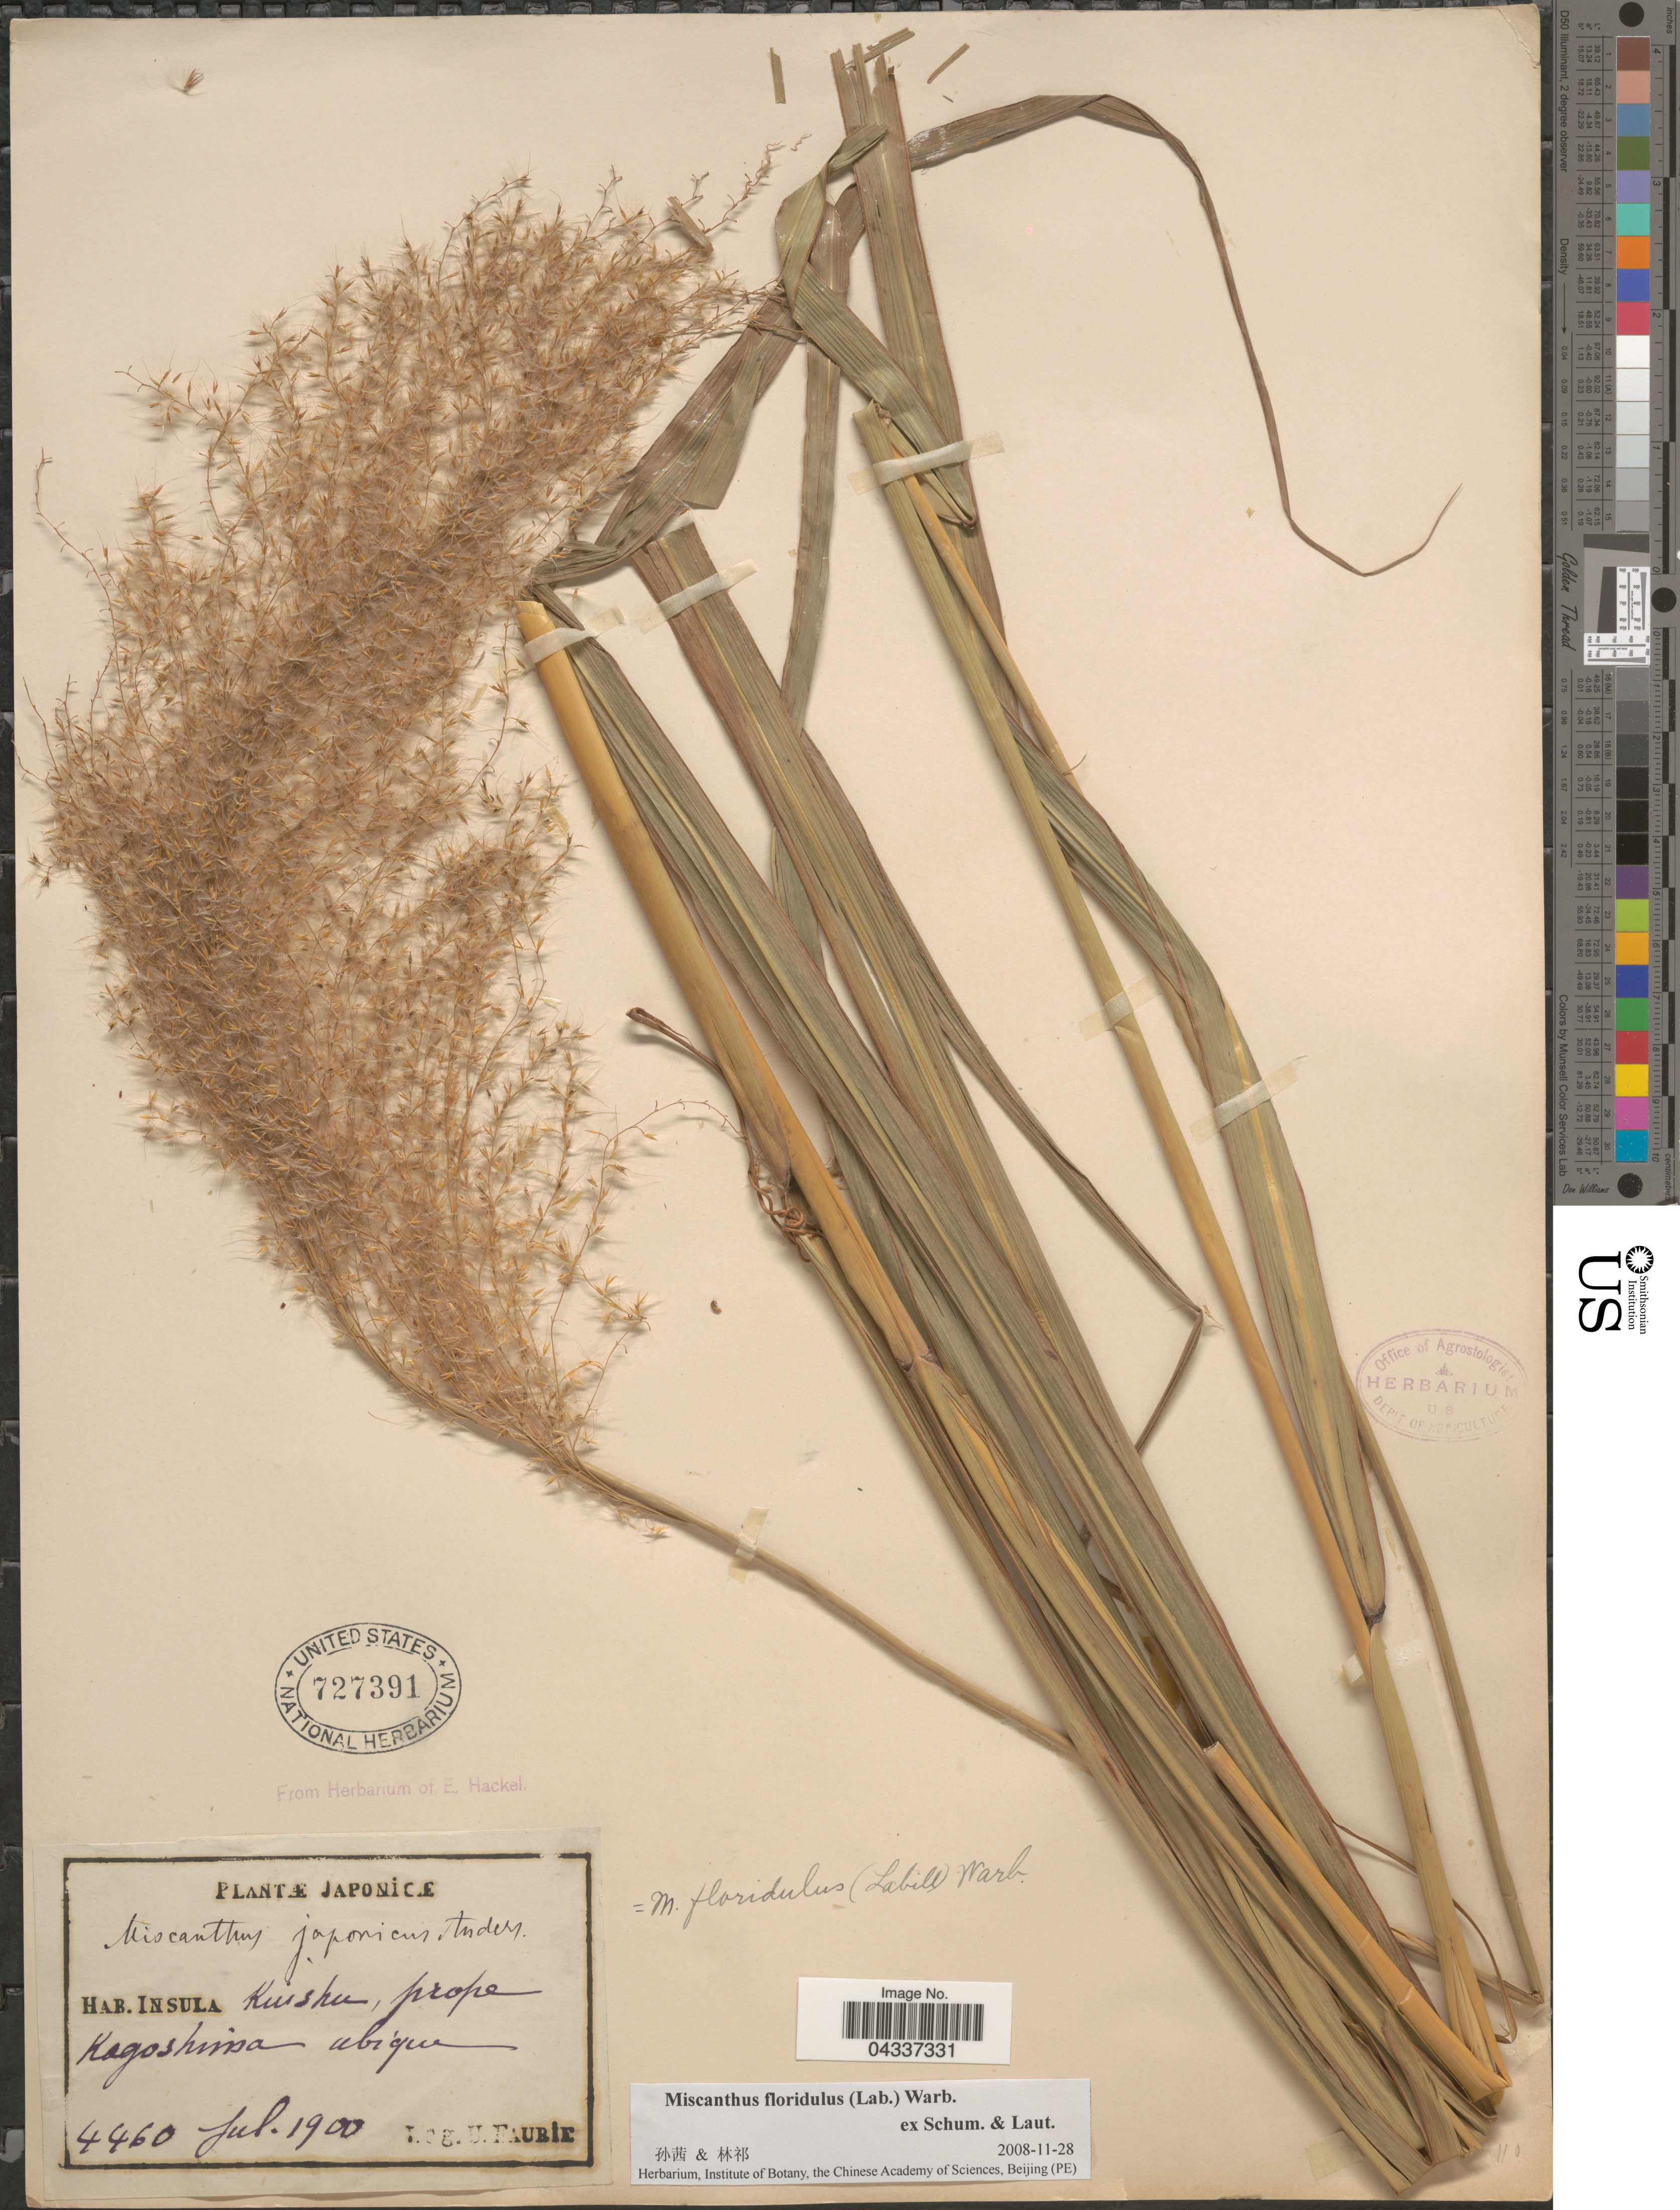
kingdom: Plantae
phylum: Tracheophyta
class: Liliopsida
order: Poales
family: Poaceae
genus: Miscanthus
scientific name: Miscanthus floridulus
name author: (Labill.) Warb.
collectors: U. Faurie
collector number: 4460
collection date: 1900-07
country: Japan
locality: Japonicae. Insula Kiushu, prope Kagoshima ubique.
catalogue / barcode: US 727391